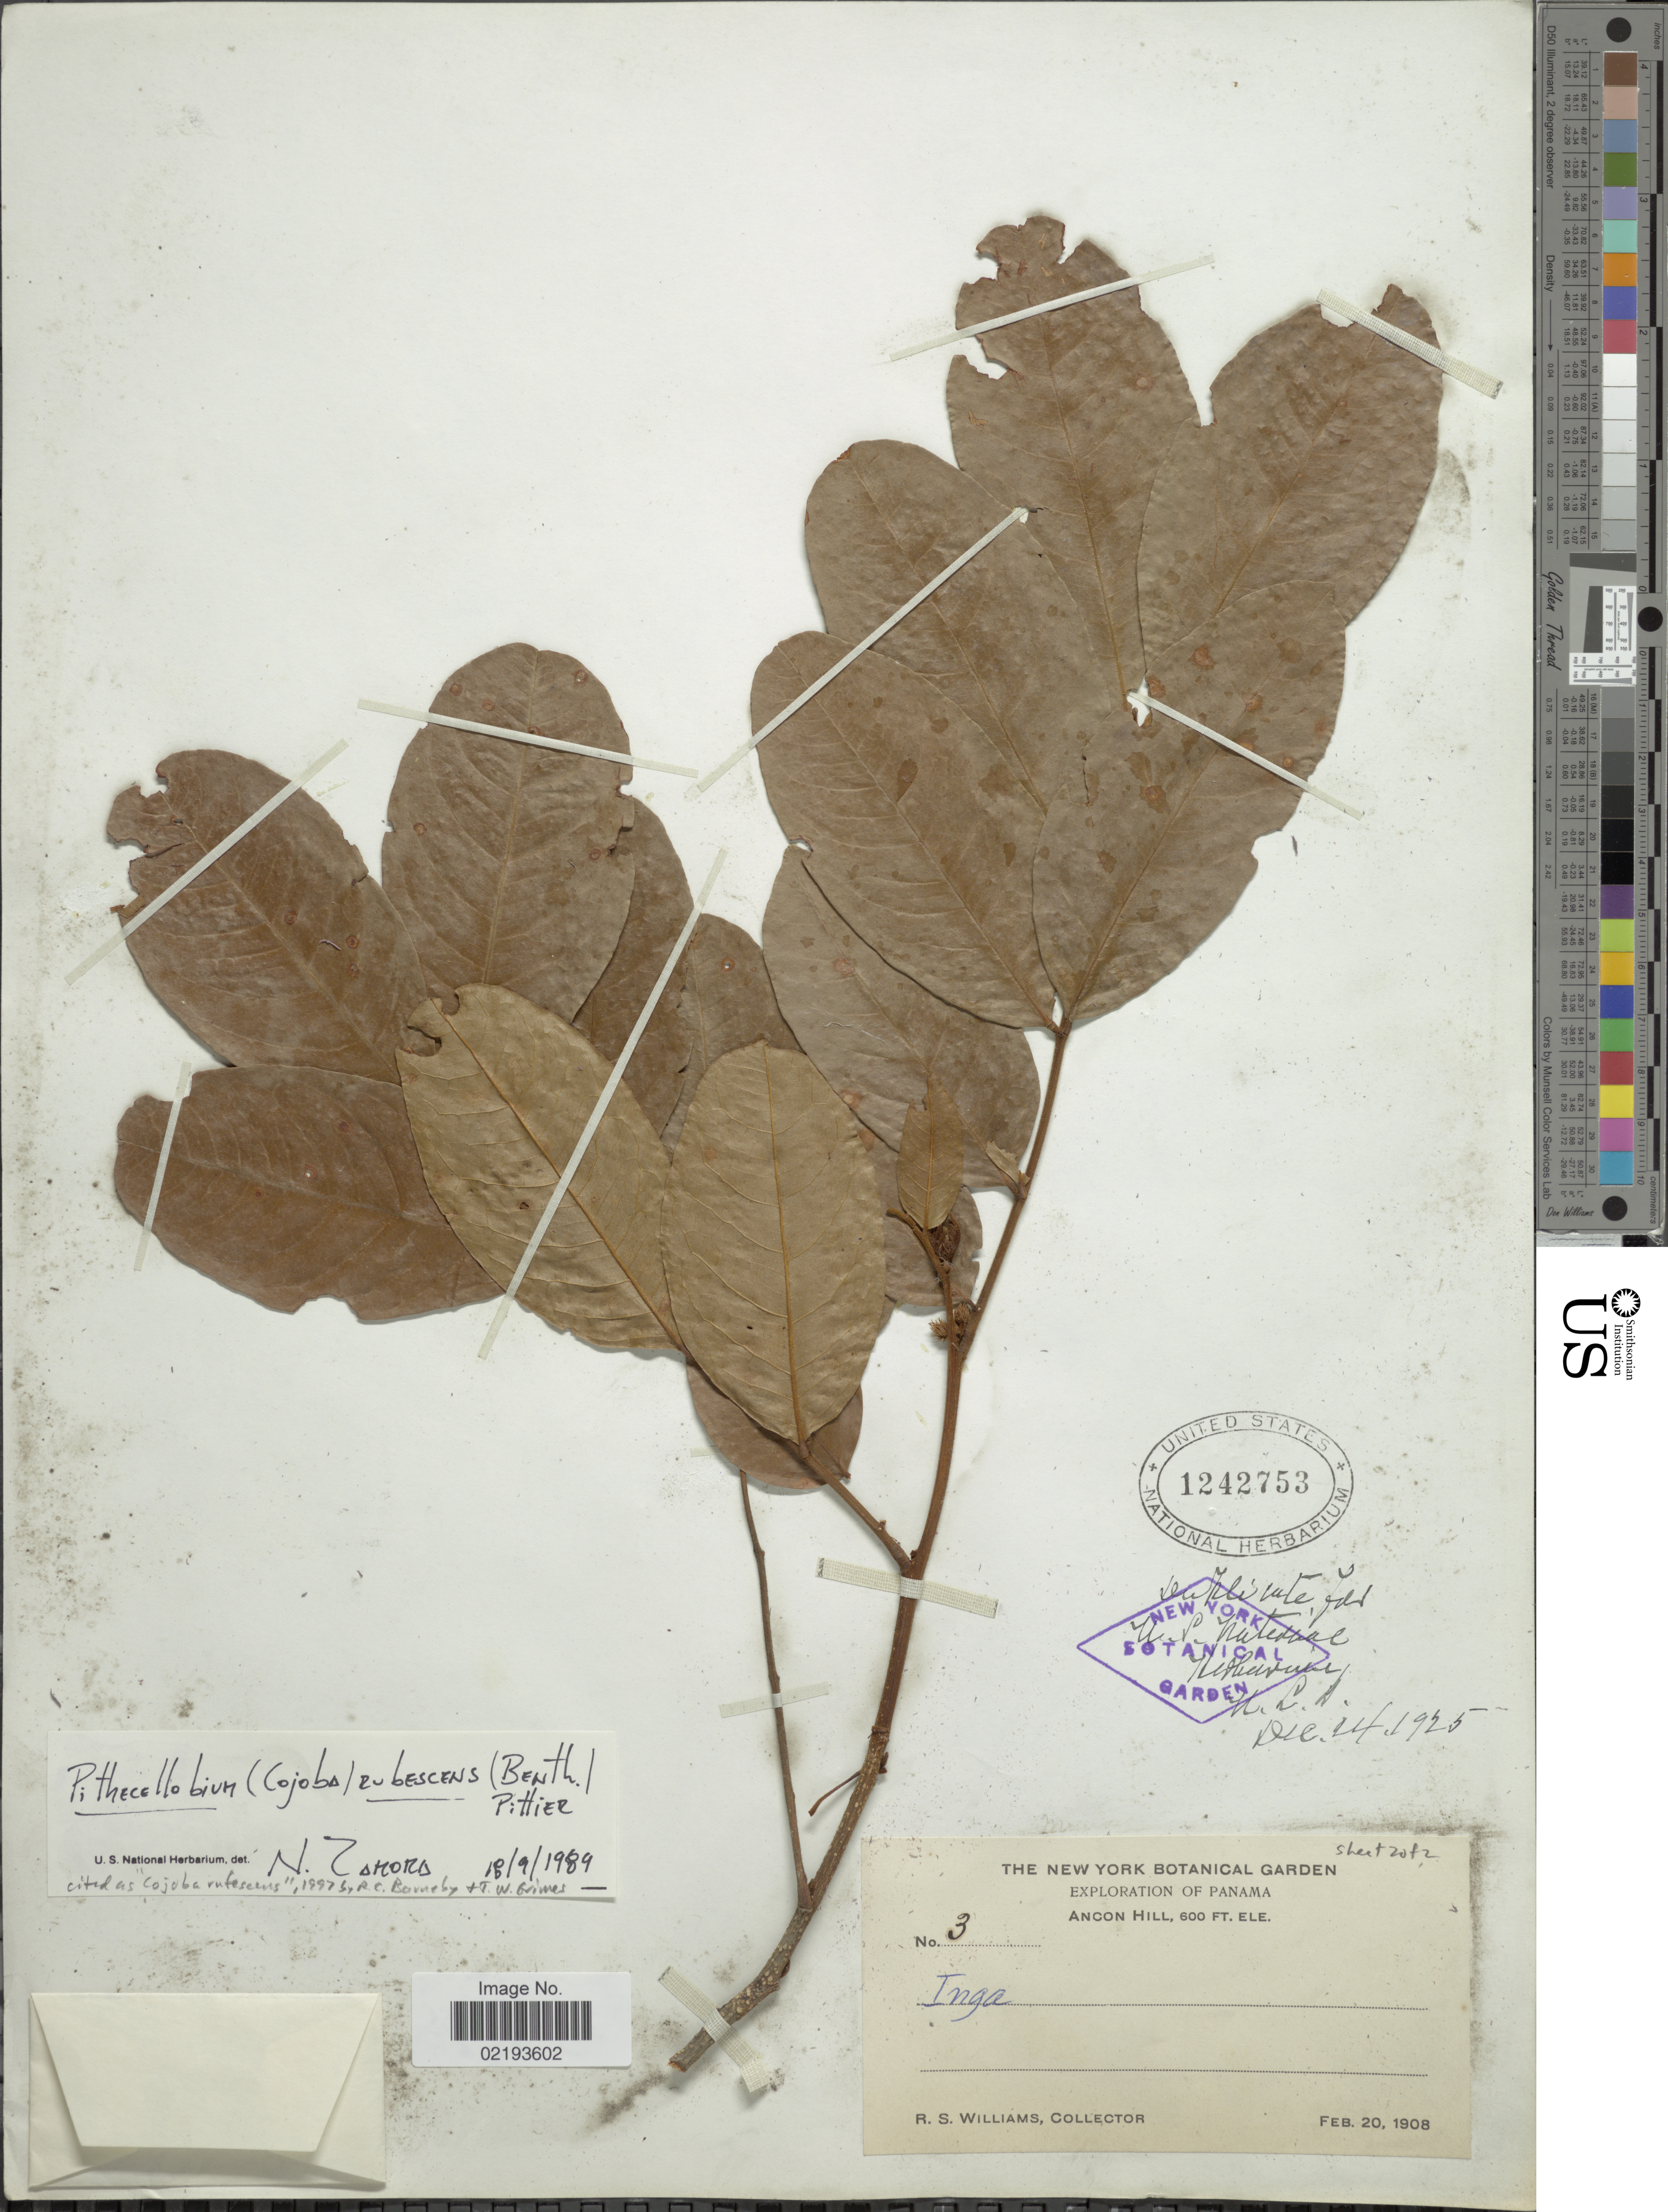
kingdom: Plantae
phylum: Tracheophyta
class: Magnoliopsida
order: Fabales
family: Fabaceae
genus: Cojoba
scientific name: Cojoba rufescens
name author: (Benth.) Britton & Rose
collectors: R. S. Williams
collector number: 3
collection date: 1908-02-20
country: Panama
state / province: Panamá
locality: Ancon Hill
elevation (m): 183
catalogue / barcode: US 1242753